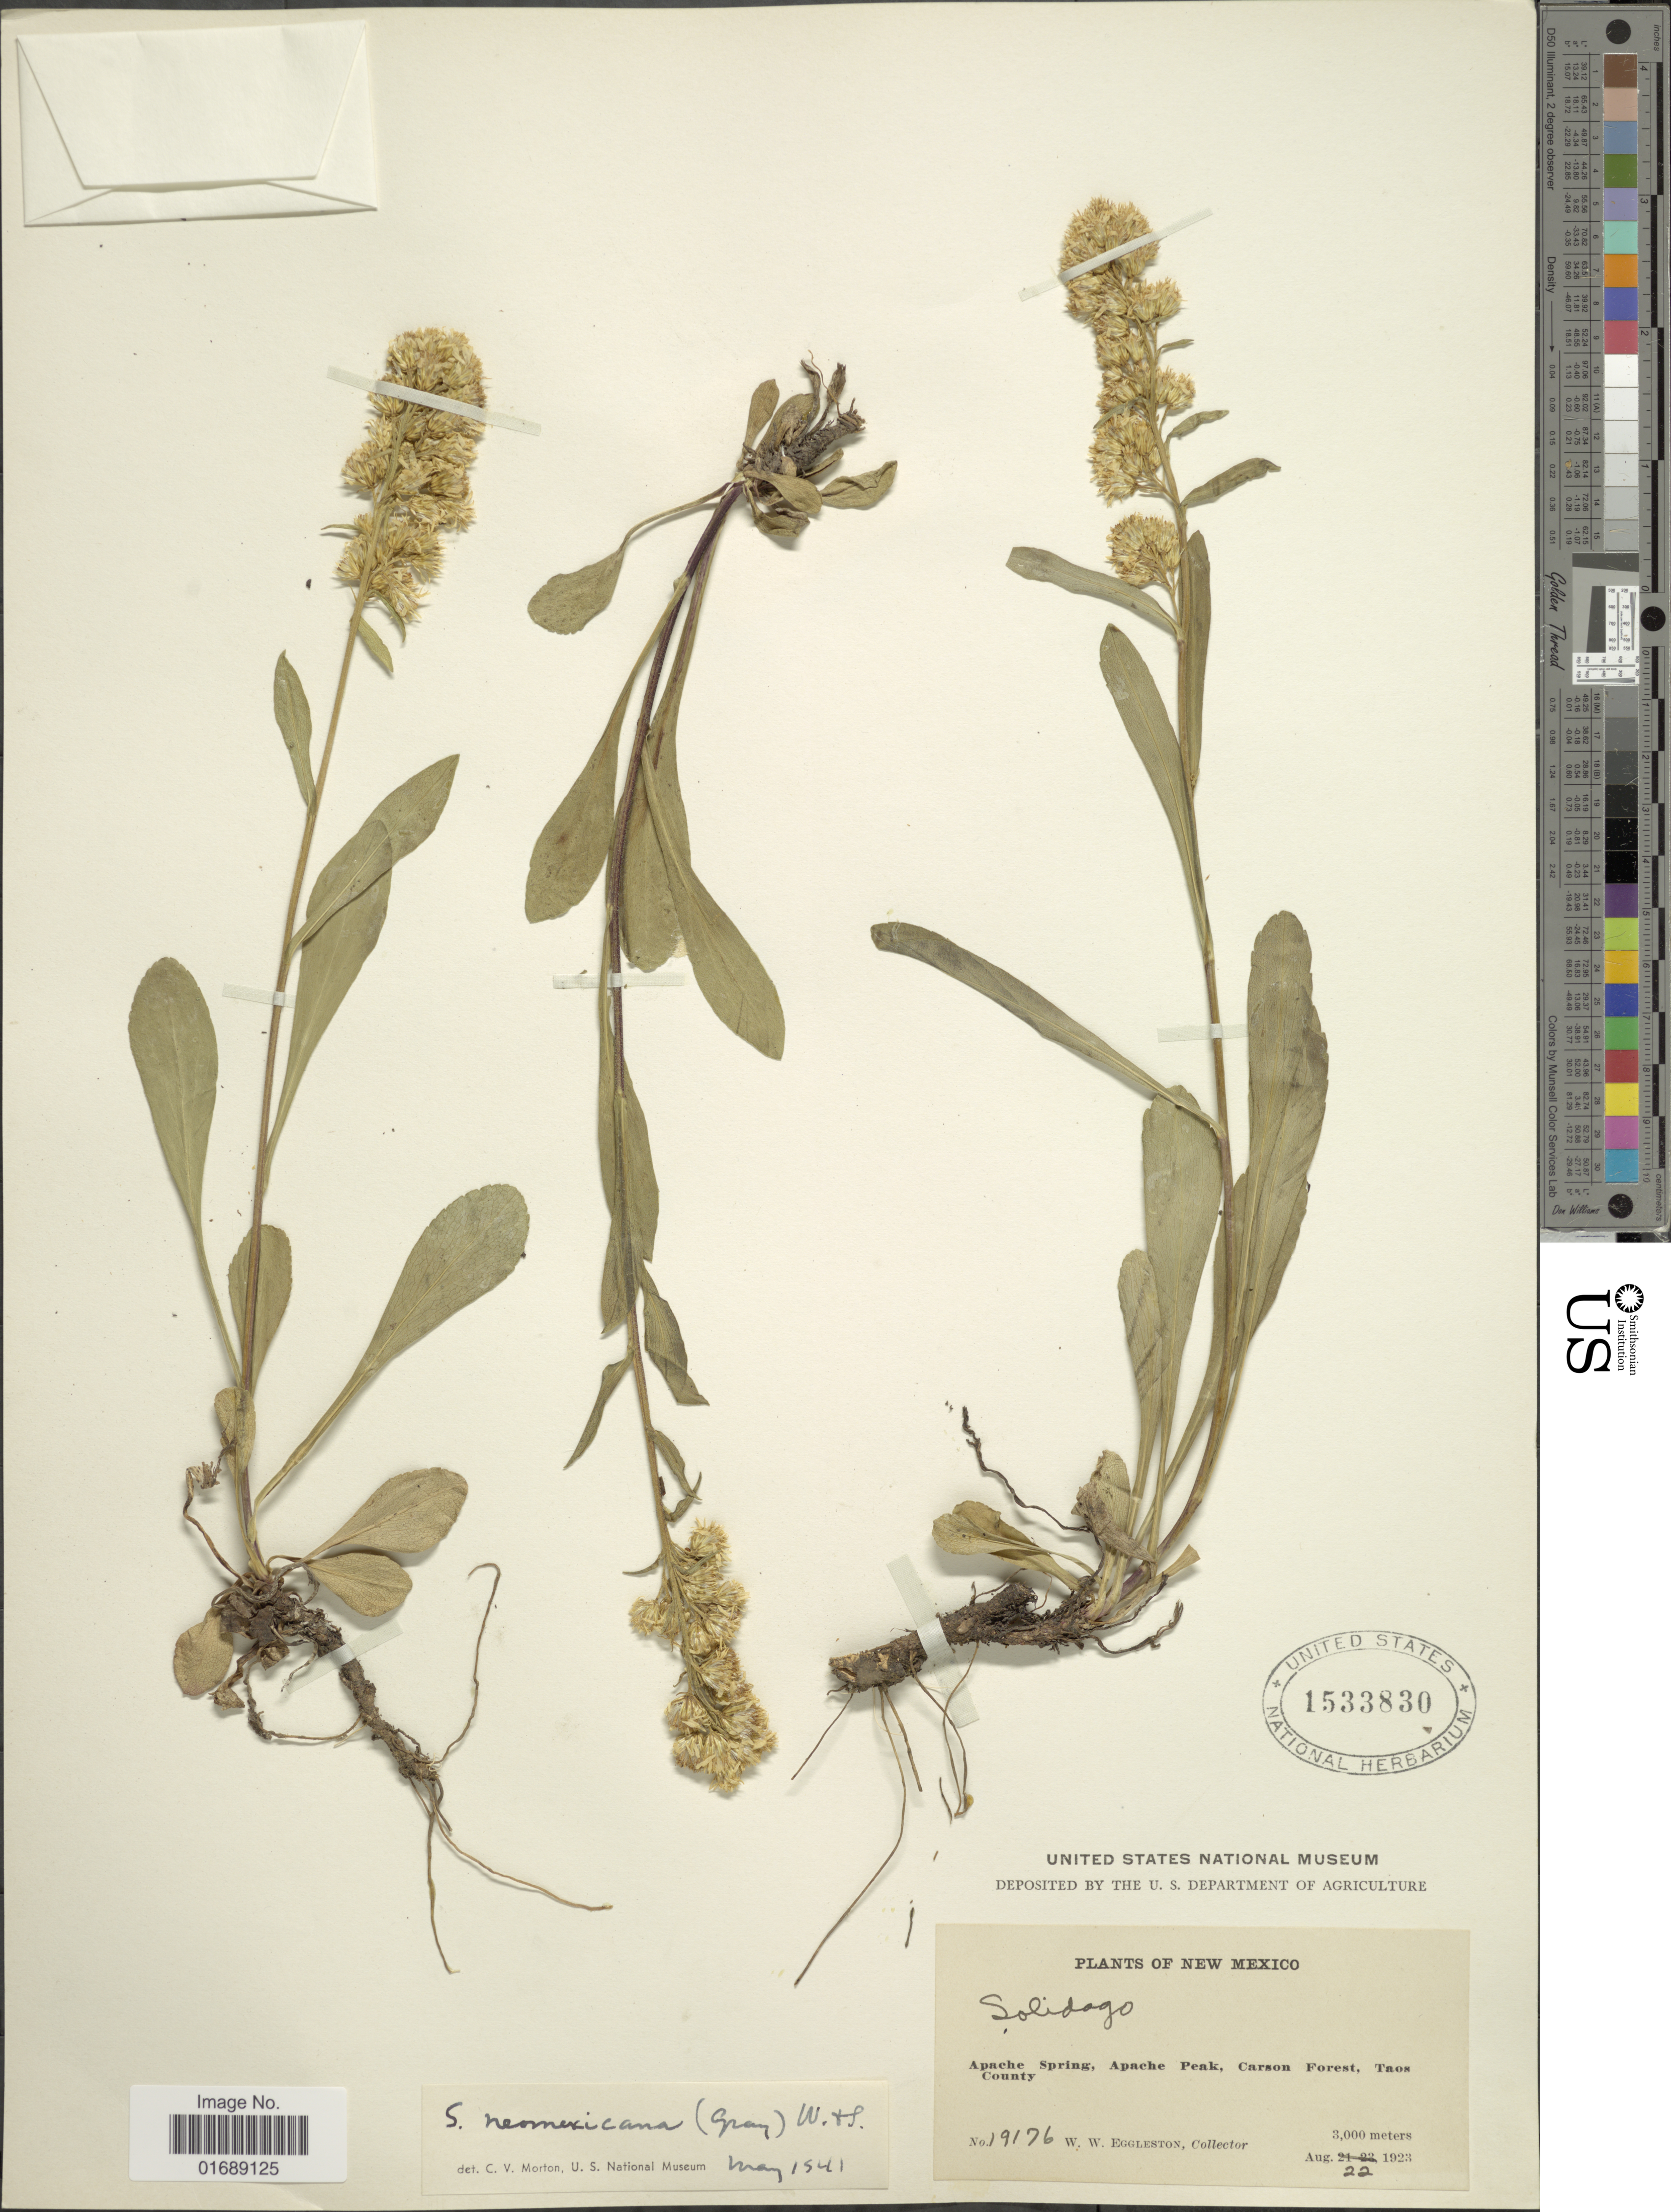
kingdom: Plantae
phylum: Tracheophyta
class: Magnoliopsida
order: Asterales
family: Asteraceae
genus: Solidago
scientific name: Solidago neomexicana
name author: Wooton & Standl.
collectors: W. W. Eggleston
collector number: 19176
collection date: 1923-08-22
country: United States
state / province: New Mexico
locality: Apache Springs, Apache Peak, Carson Forest, Taos County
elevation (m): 3000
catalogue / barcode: US 1533830